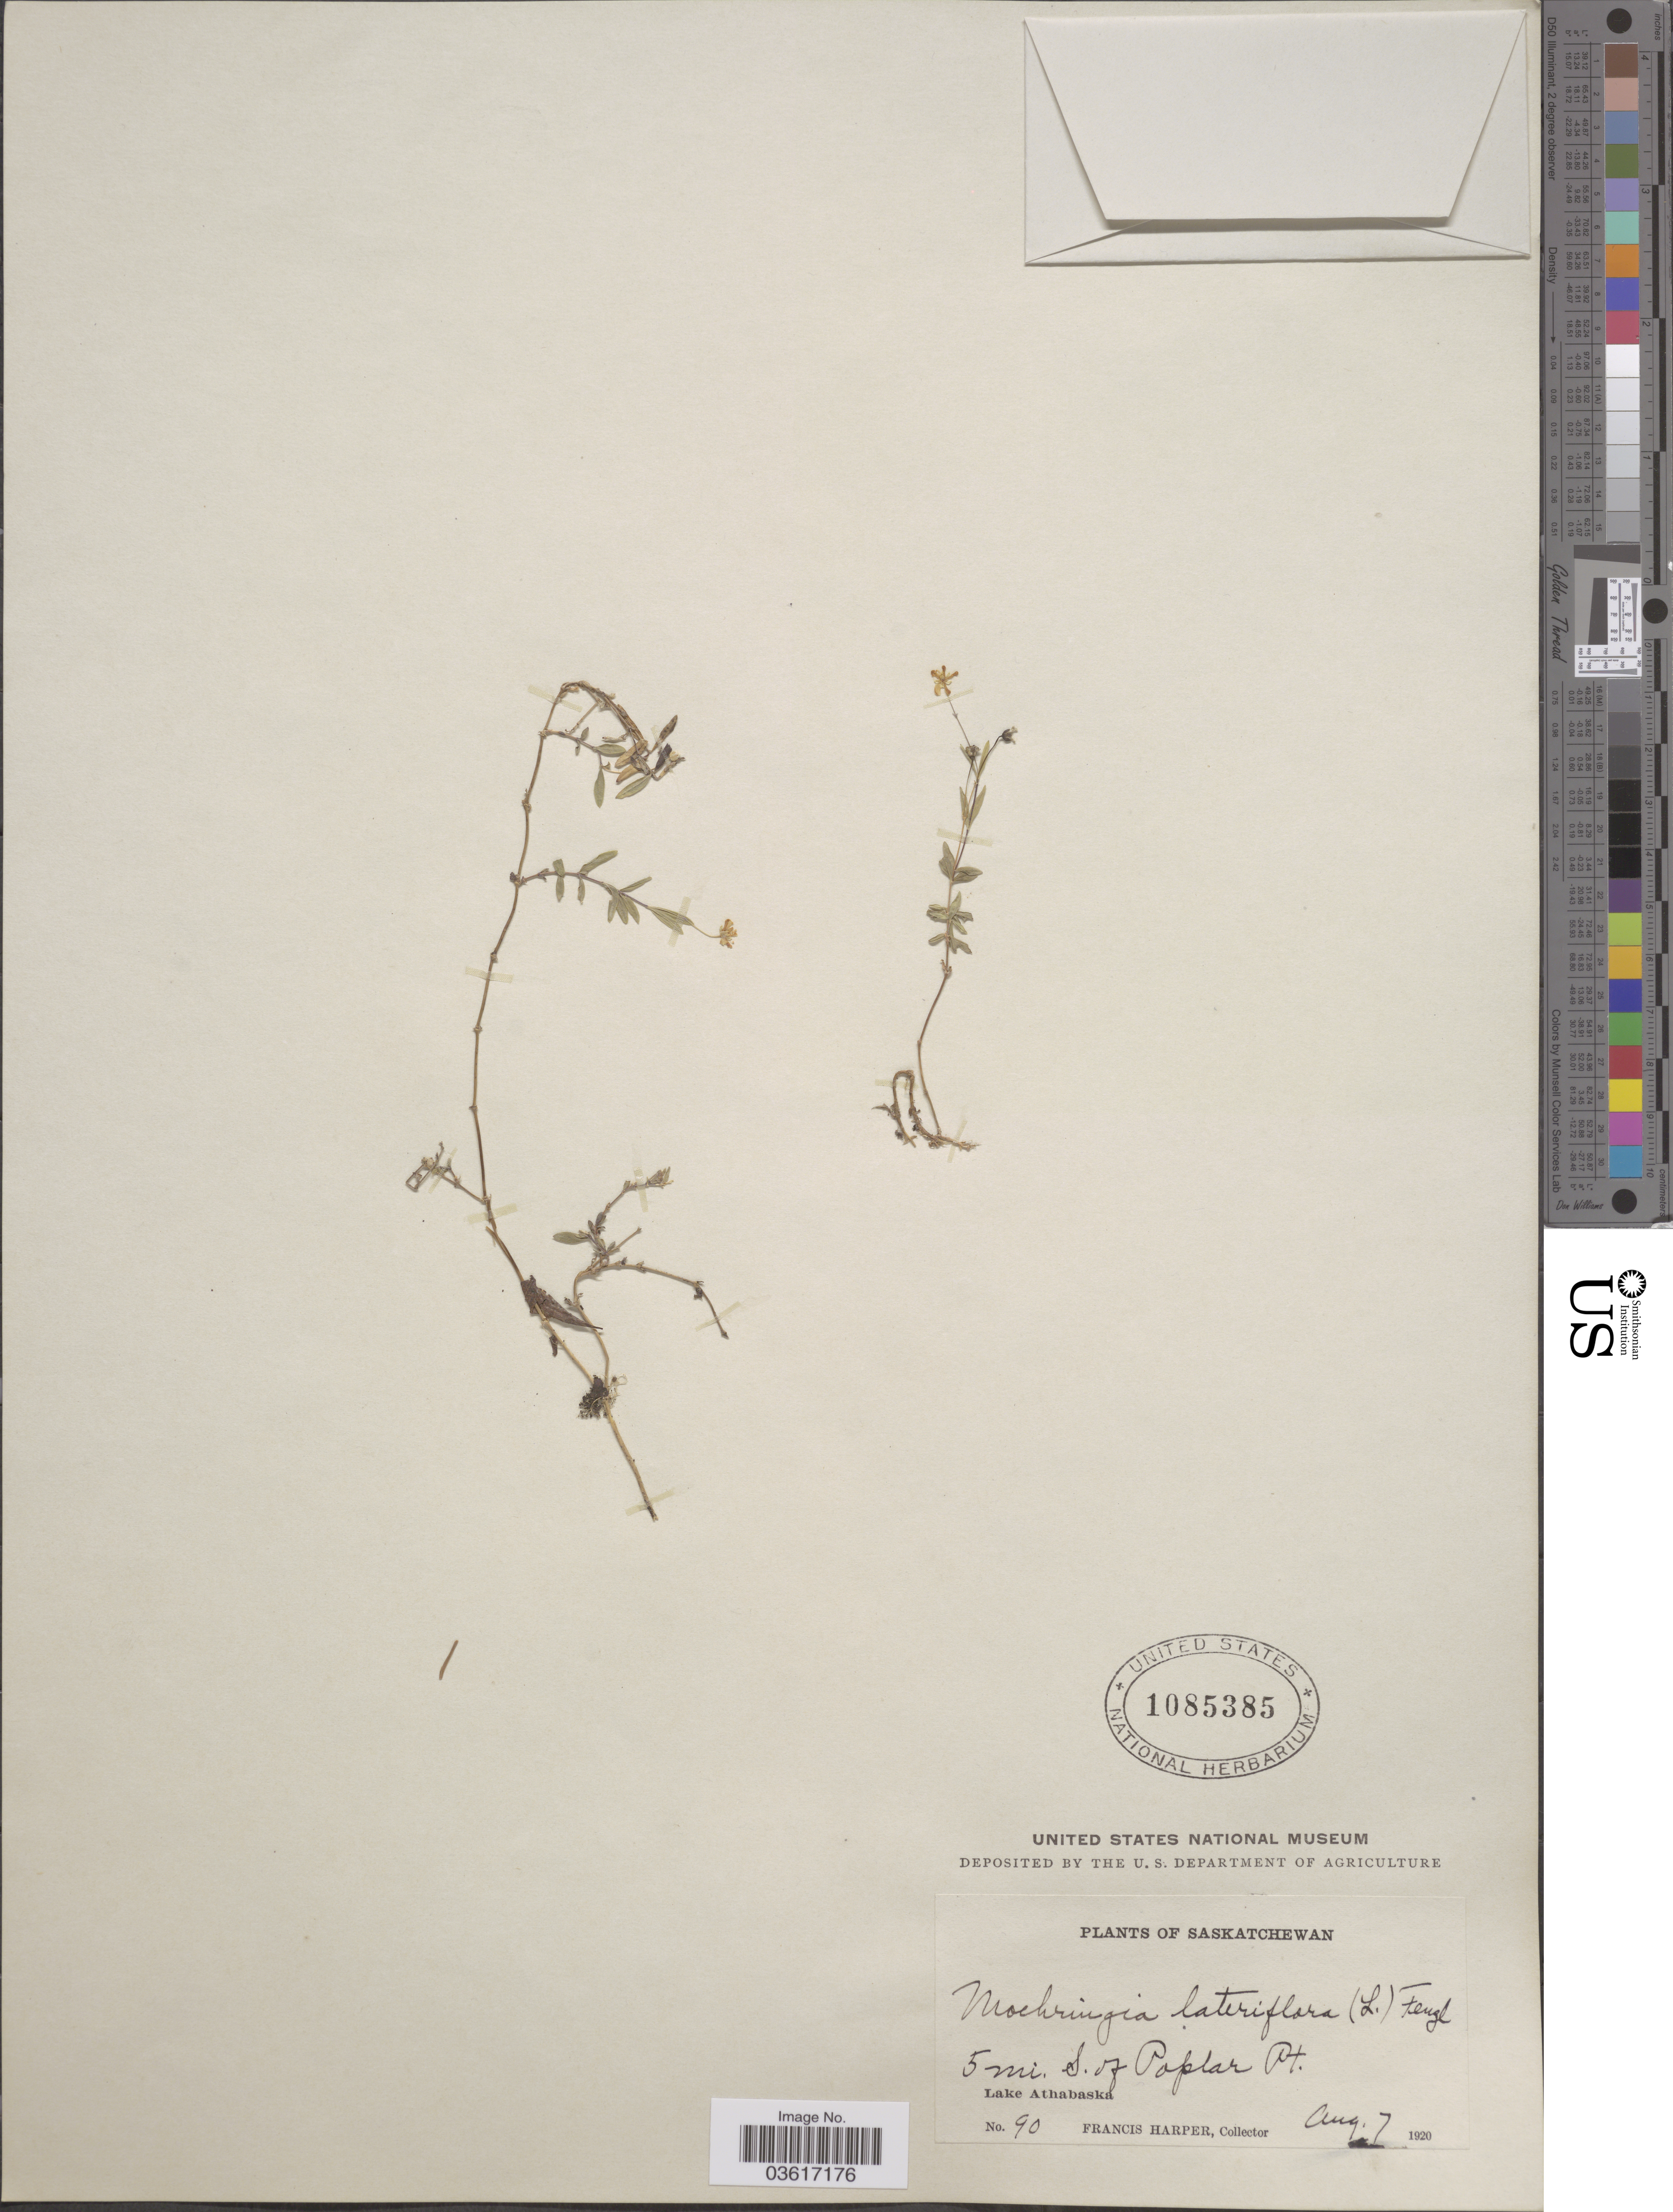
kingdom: Plantae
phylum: Tracheophyta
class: Magnoliopsida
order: Caryophyllales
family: Caryophyllaceae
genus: Moehringia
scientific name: Moehringia lateriflora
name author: (L.) Fenzl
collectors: F. Harper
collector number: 90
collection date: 1920-08-07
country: Canada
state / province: Saskatchewan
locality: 5 mi. S. of Poplar Pt. Lake Athabaska.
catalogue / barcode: US 1085385